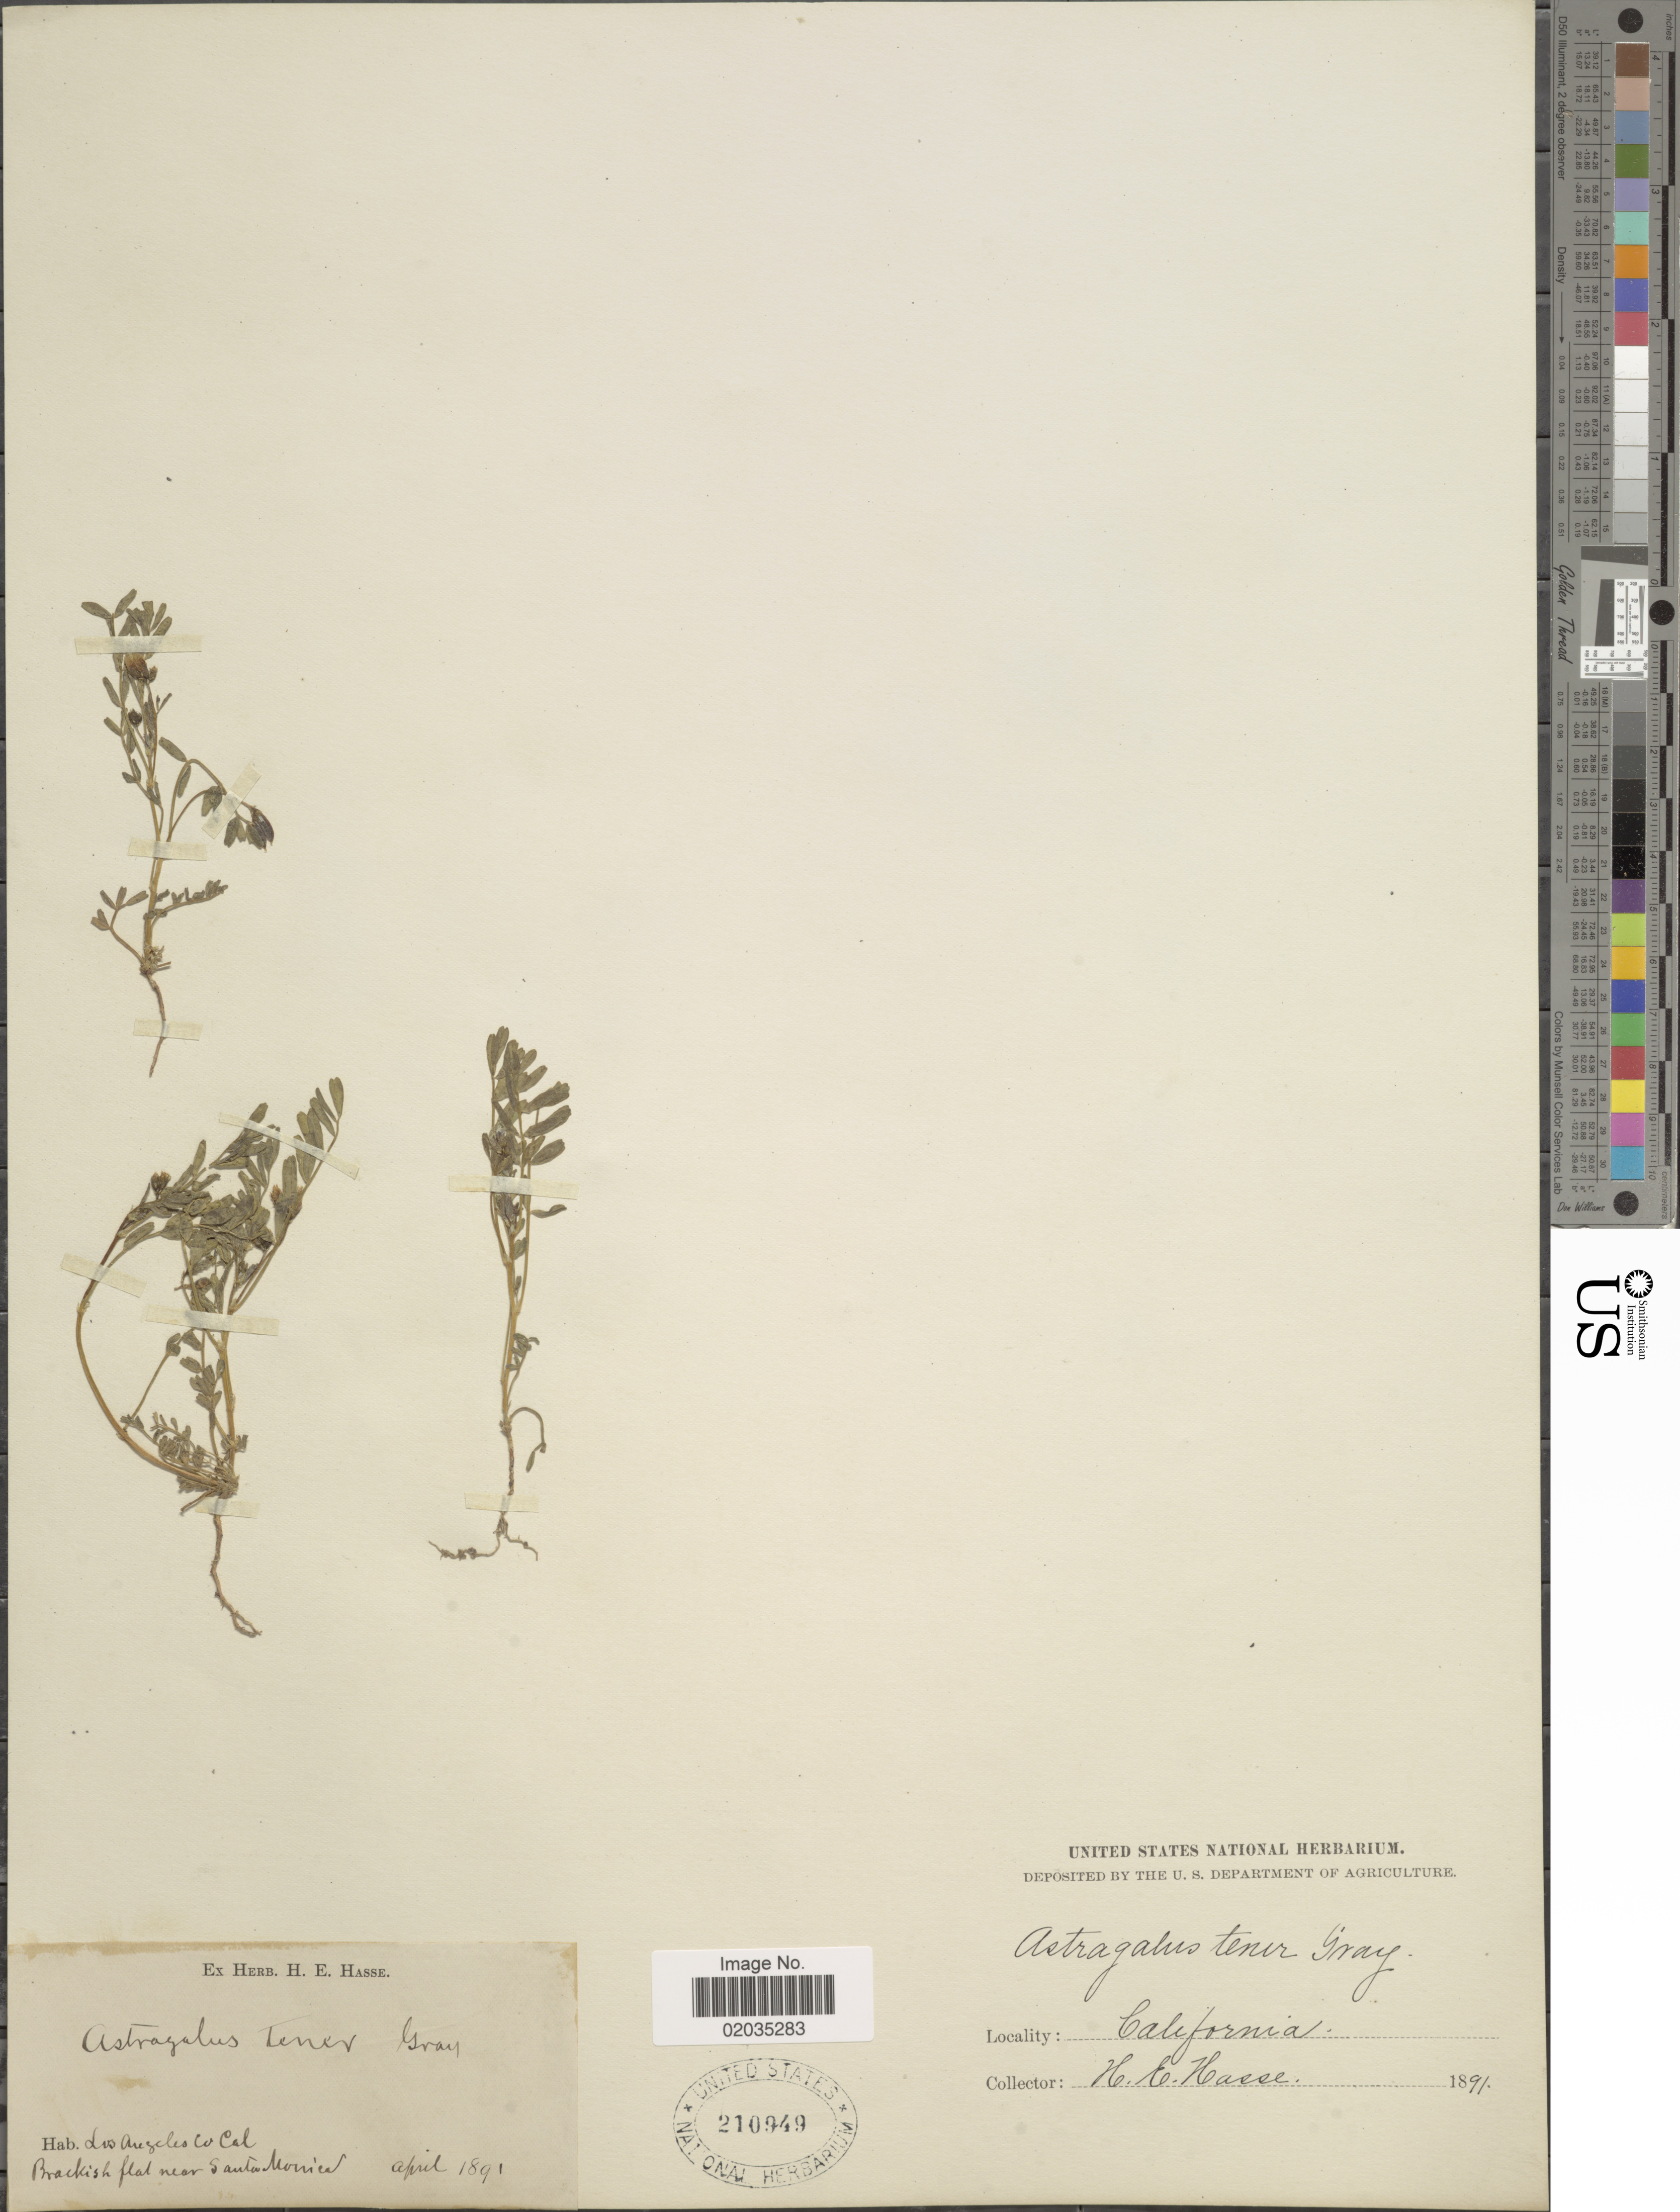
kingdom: Plantae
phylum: Tracheophyta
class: Magnoliopsida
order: Fabales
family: Fabaceae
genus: Astragalus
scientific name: Astragalus tener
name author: A. Gray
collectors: H. E. Hasse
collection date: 1891-04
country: United States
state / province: California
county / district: Los Angeles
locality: Los Angeles Co. near Santa Monica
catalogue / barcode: US 210949